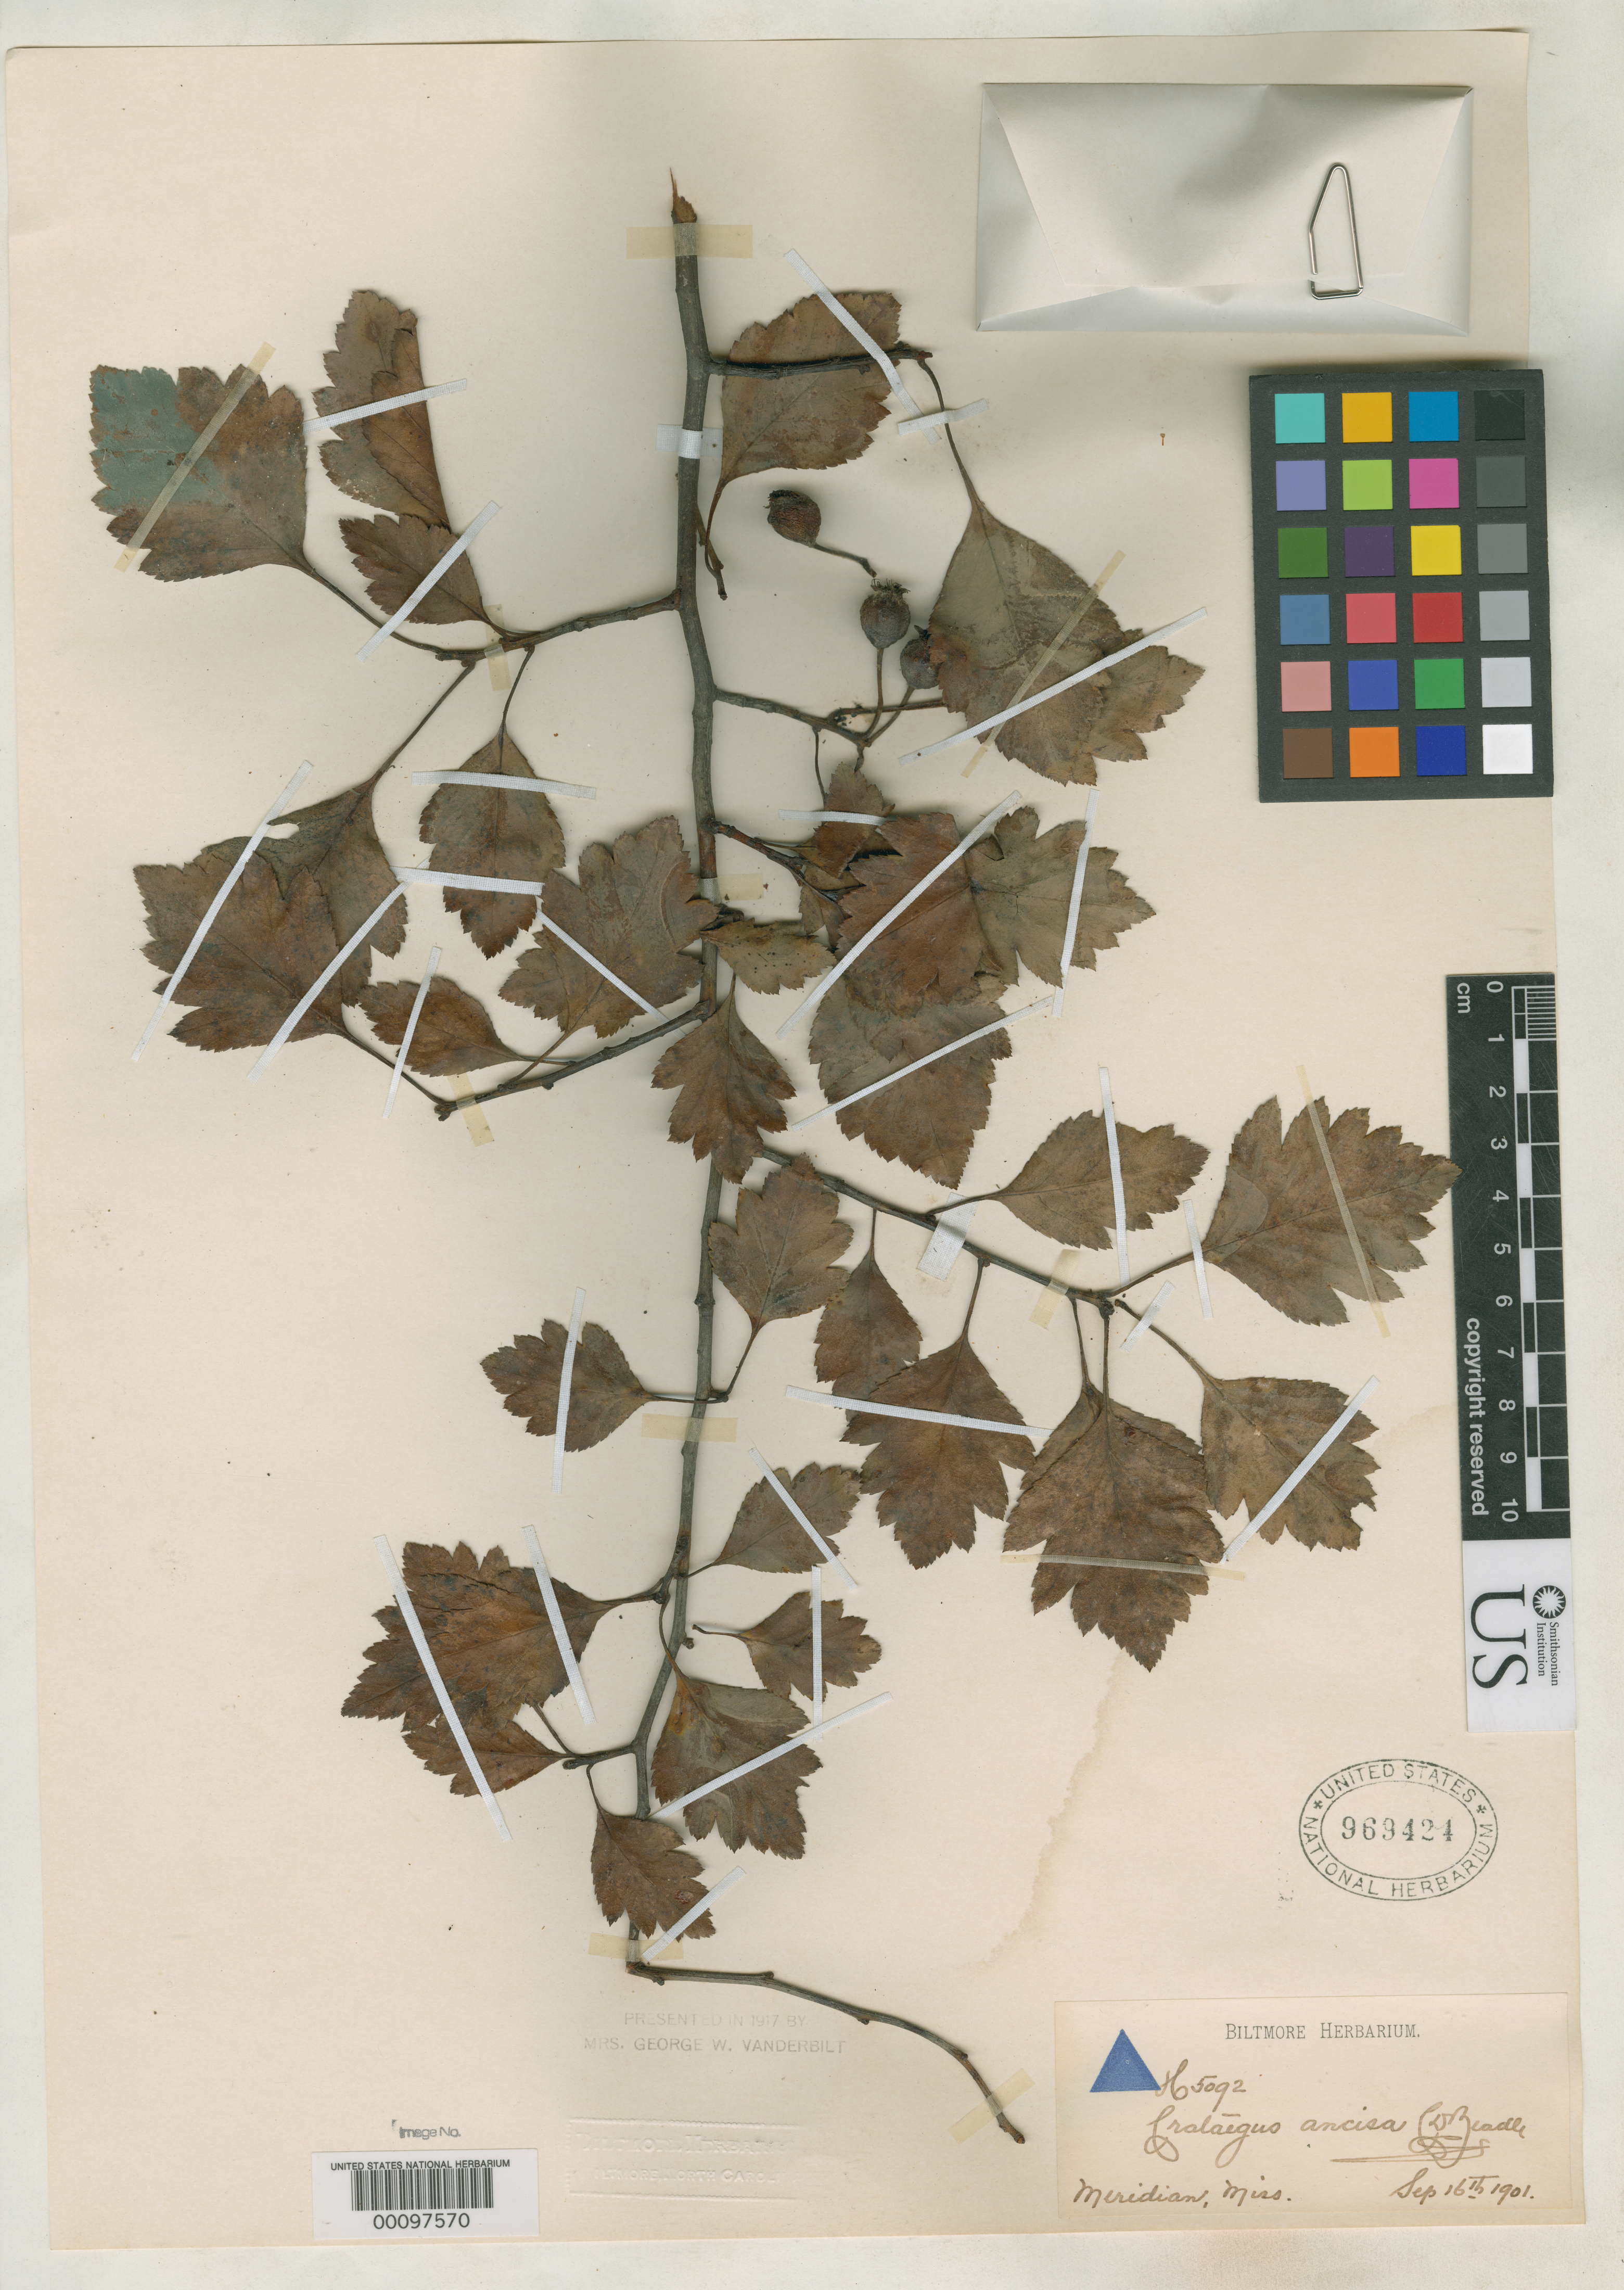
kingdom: Plantae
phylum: Tracheophyta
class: Magnoliopsida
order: Rosales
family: Rosaceae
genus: Crataegus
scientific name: Crataegus ancisa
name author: Beadle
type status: Holotype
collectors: ex herb. Biltmore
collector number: H 5092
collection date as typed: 16 Sep 1901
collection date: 1901-09-16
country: United States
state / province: Mississippi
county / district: Lauderdale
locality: Meridian.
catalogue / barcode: US 969424